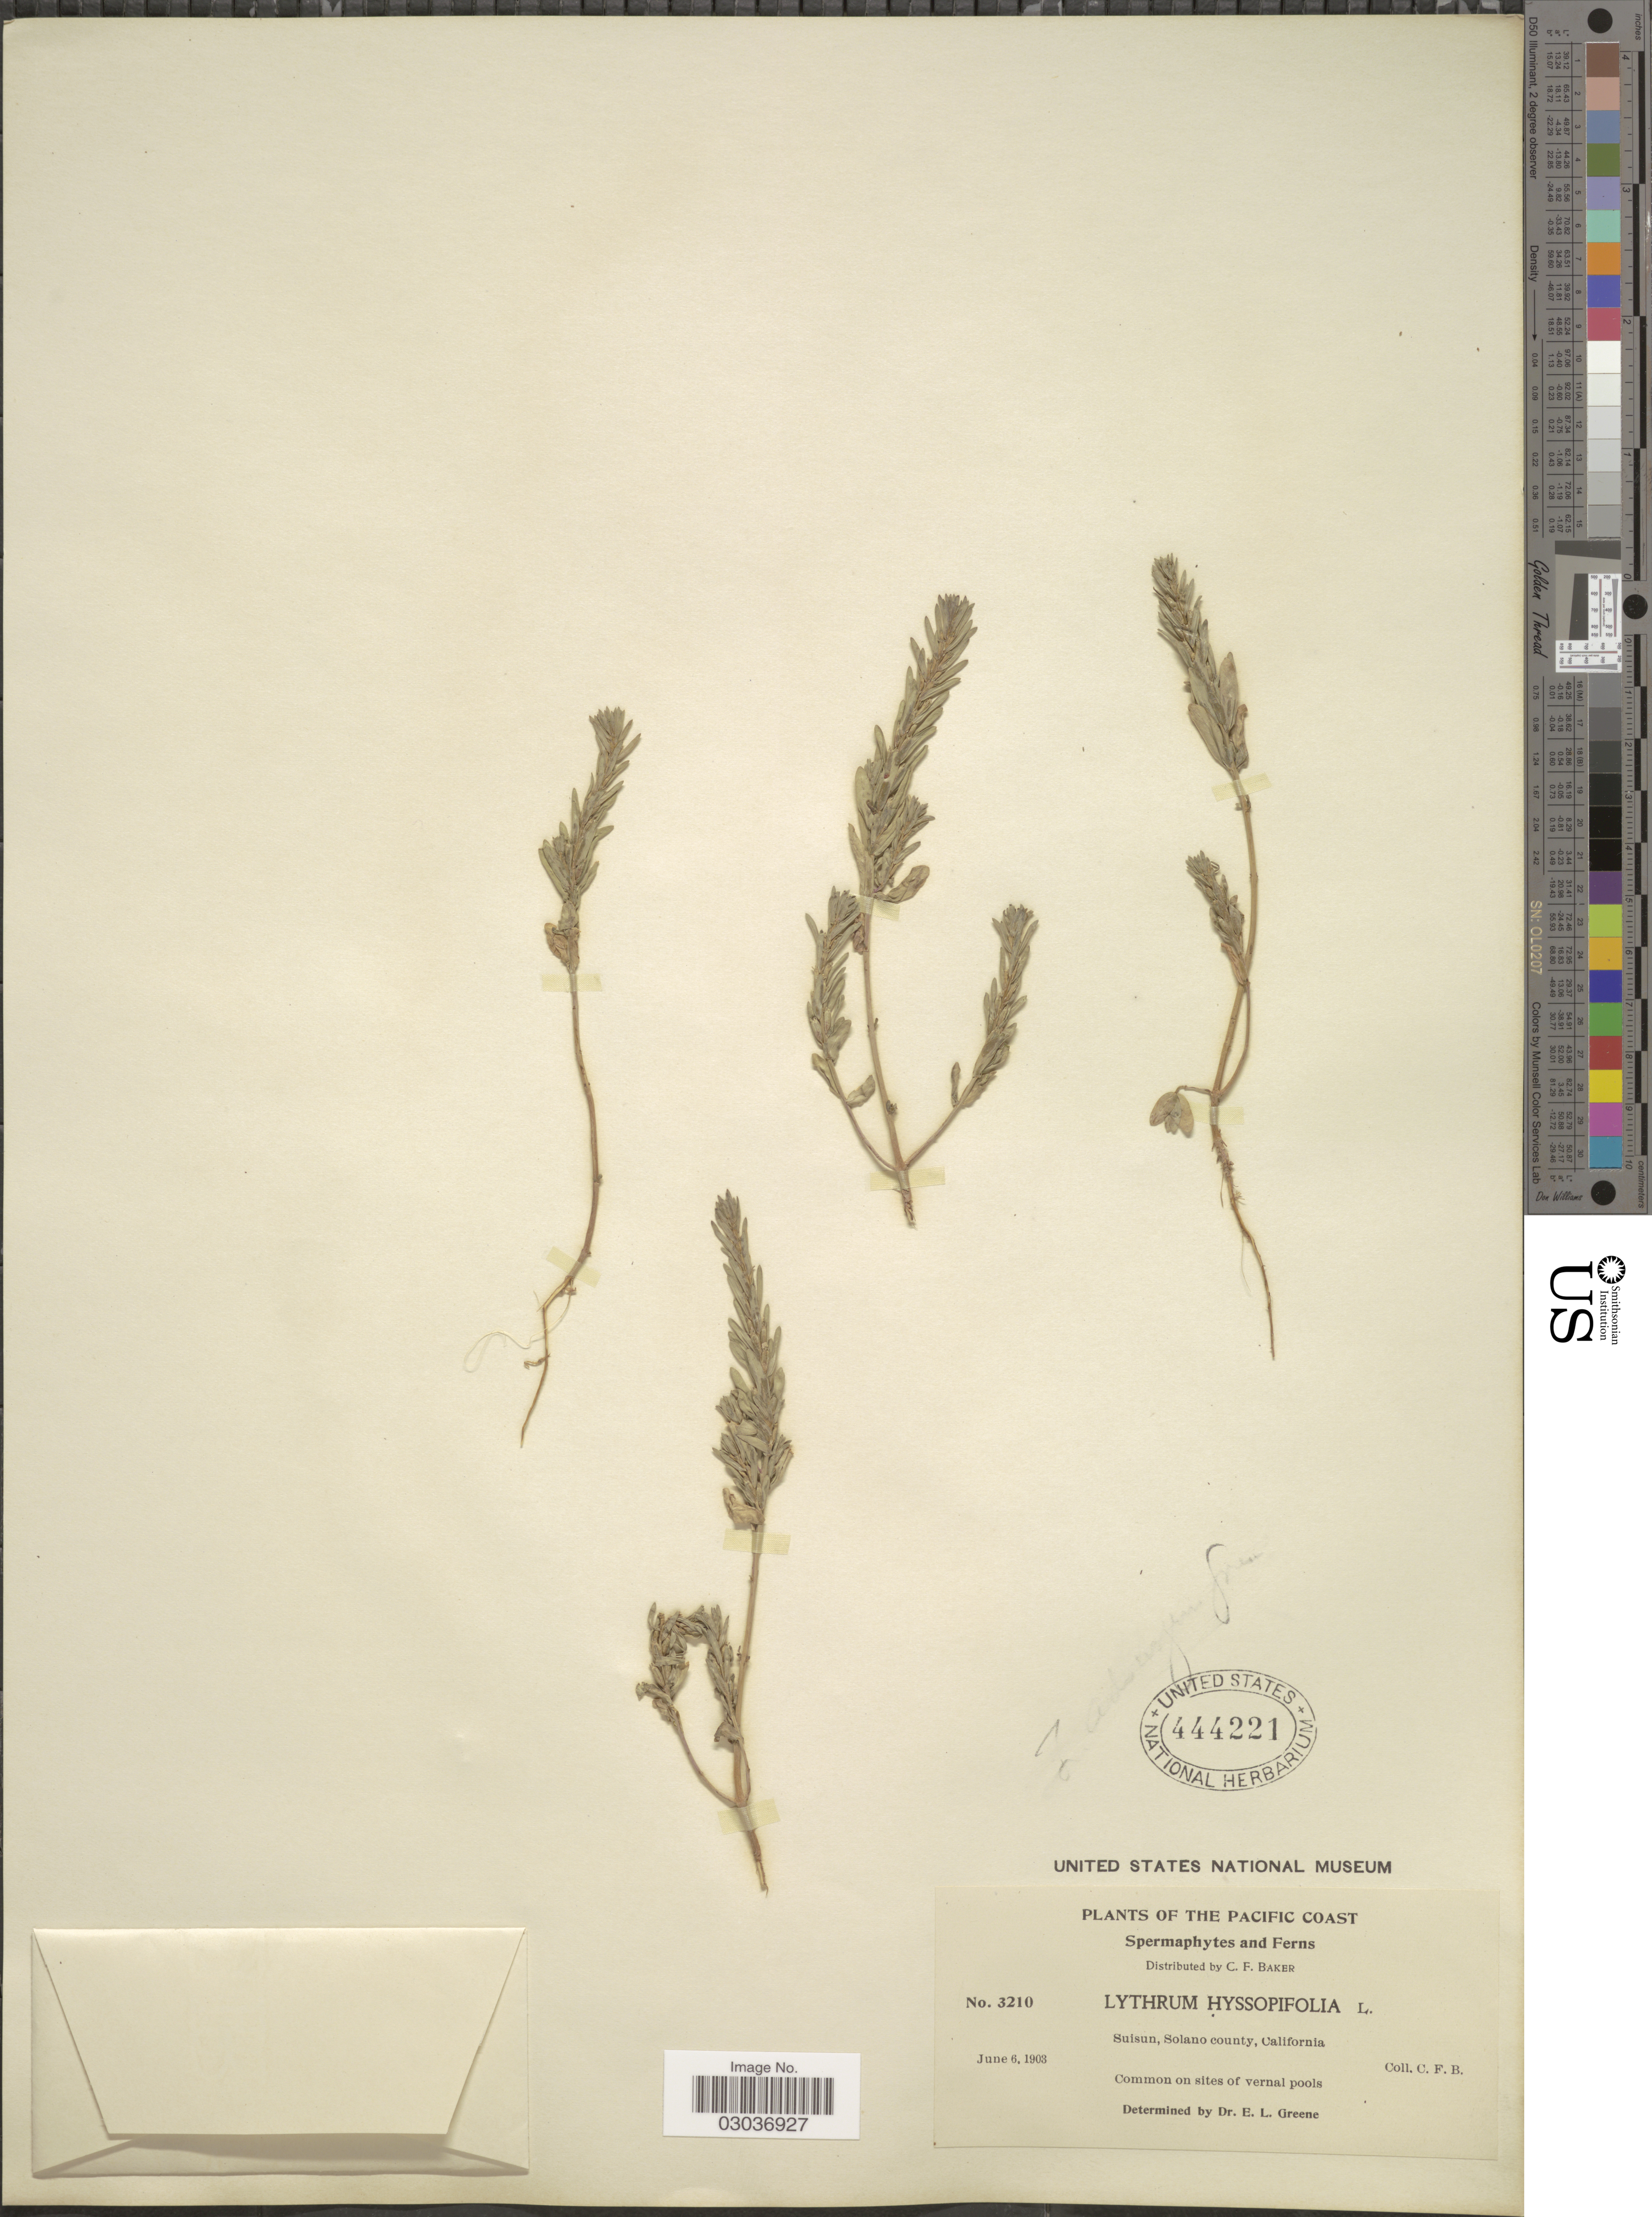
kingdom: Plantae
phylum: Tracheophyta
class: Magnoliopsida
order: Myrtales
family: Lythraceae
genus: Lythrum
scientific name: Lythrum hyssopifolia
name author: L.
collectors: C. F. Baker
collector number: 3210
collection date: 1903-06-06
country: United States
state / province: California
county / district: Solano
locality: The Pacific Coast, Suisun, Solano county.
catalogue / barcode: US 444221